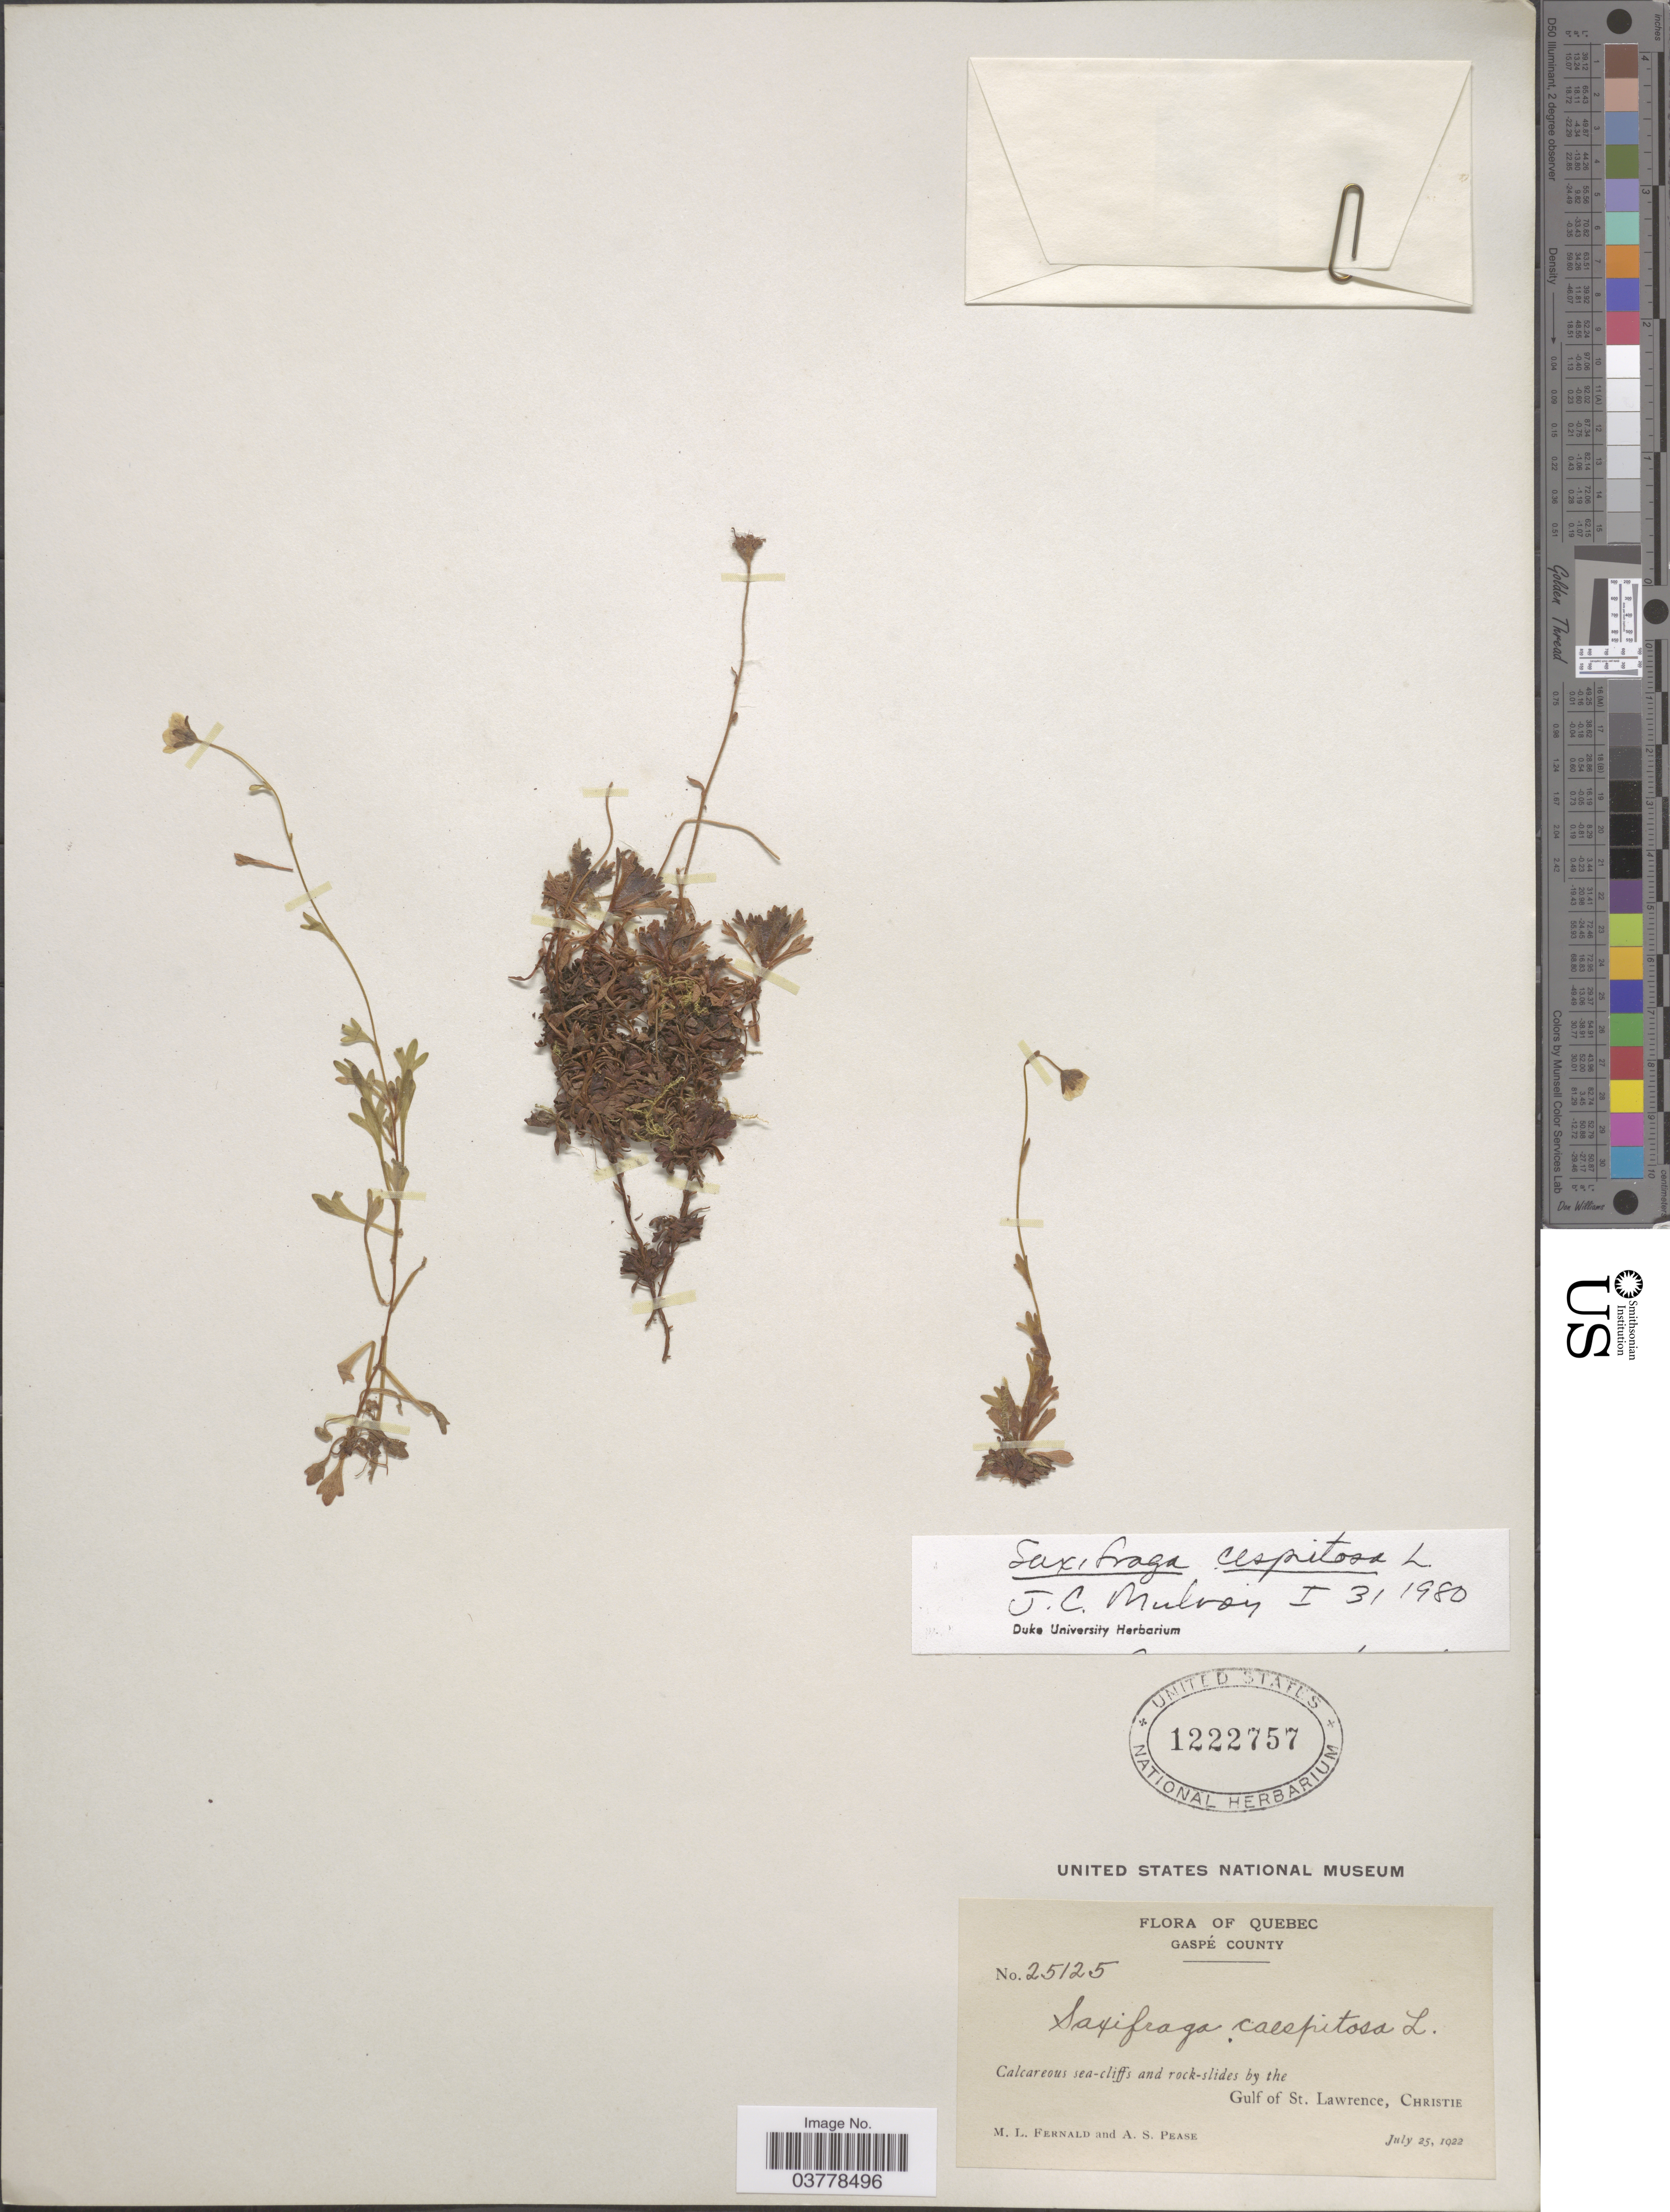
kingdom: Plantae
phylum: Tracheophyta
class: Magnoliopsida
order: Saxifragales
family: Saxifragaceae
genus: Saxifraga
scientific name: Saxifraga caespitosa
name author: L.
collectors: M. L. Fernald & A. S. Pease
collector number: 25125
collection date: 1922-07-25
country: Canada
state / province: Quebec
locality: Gaspé County. Gulf of St. Lawrence, Christie.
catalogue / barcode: US 1222757